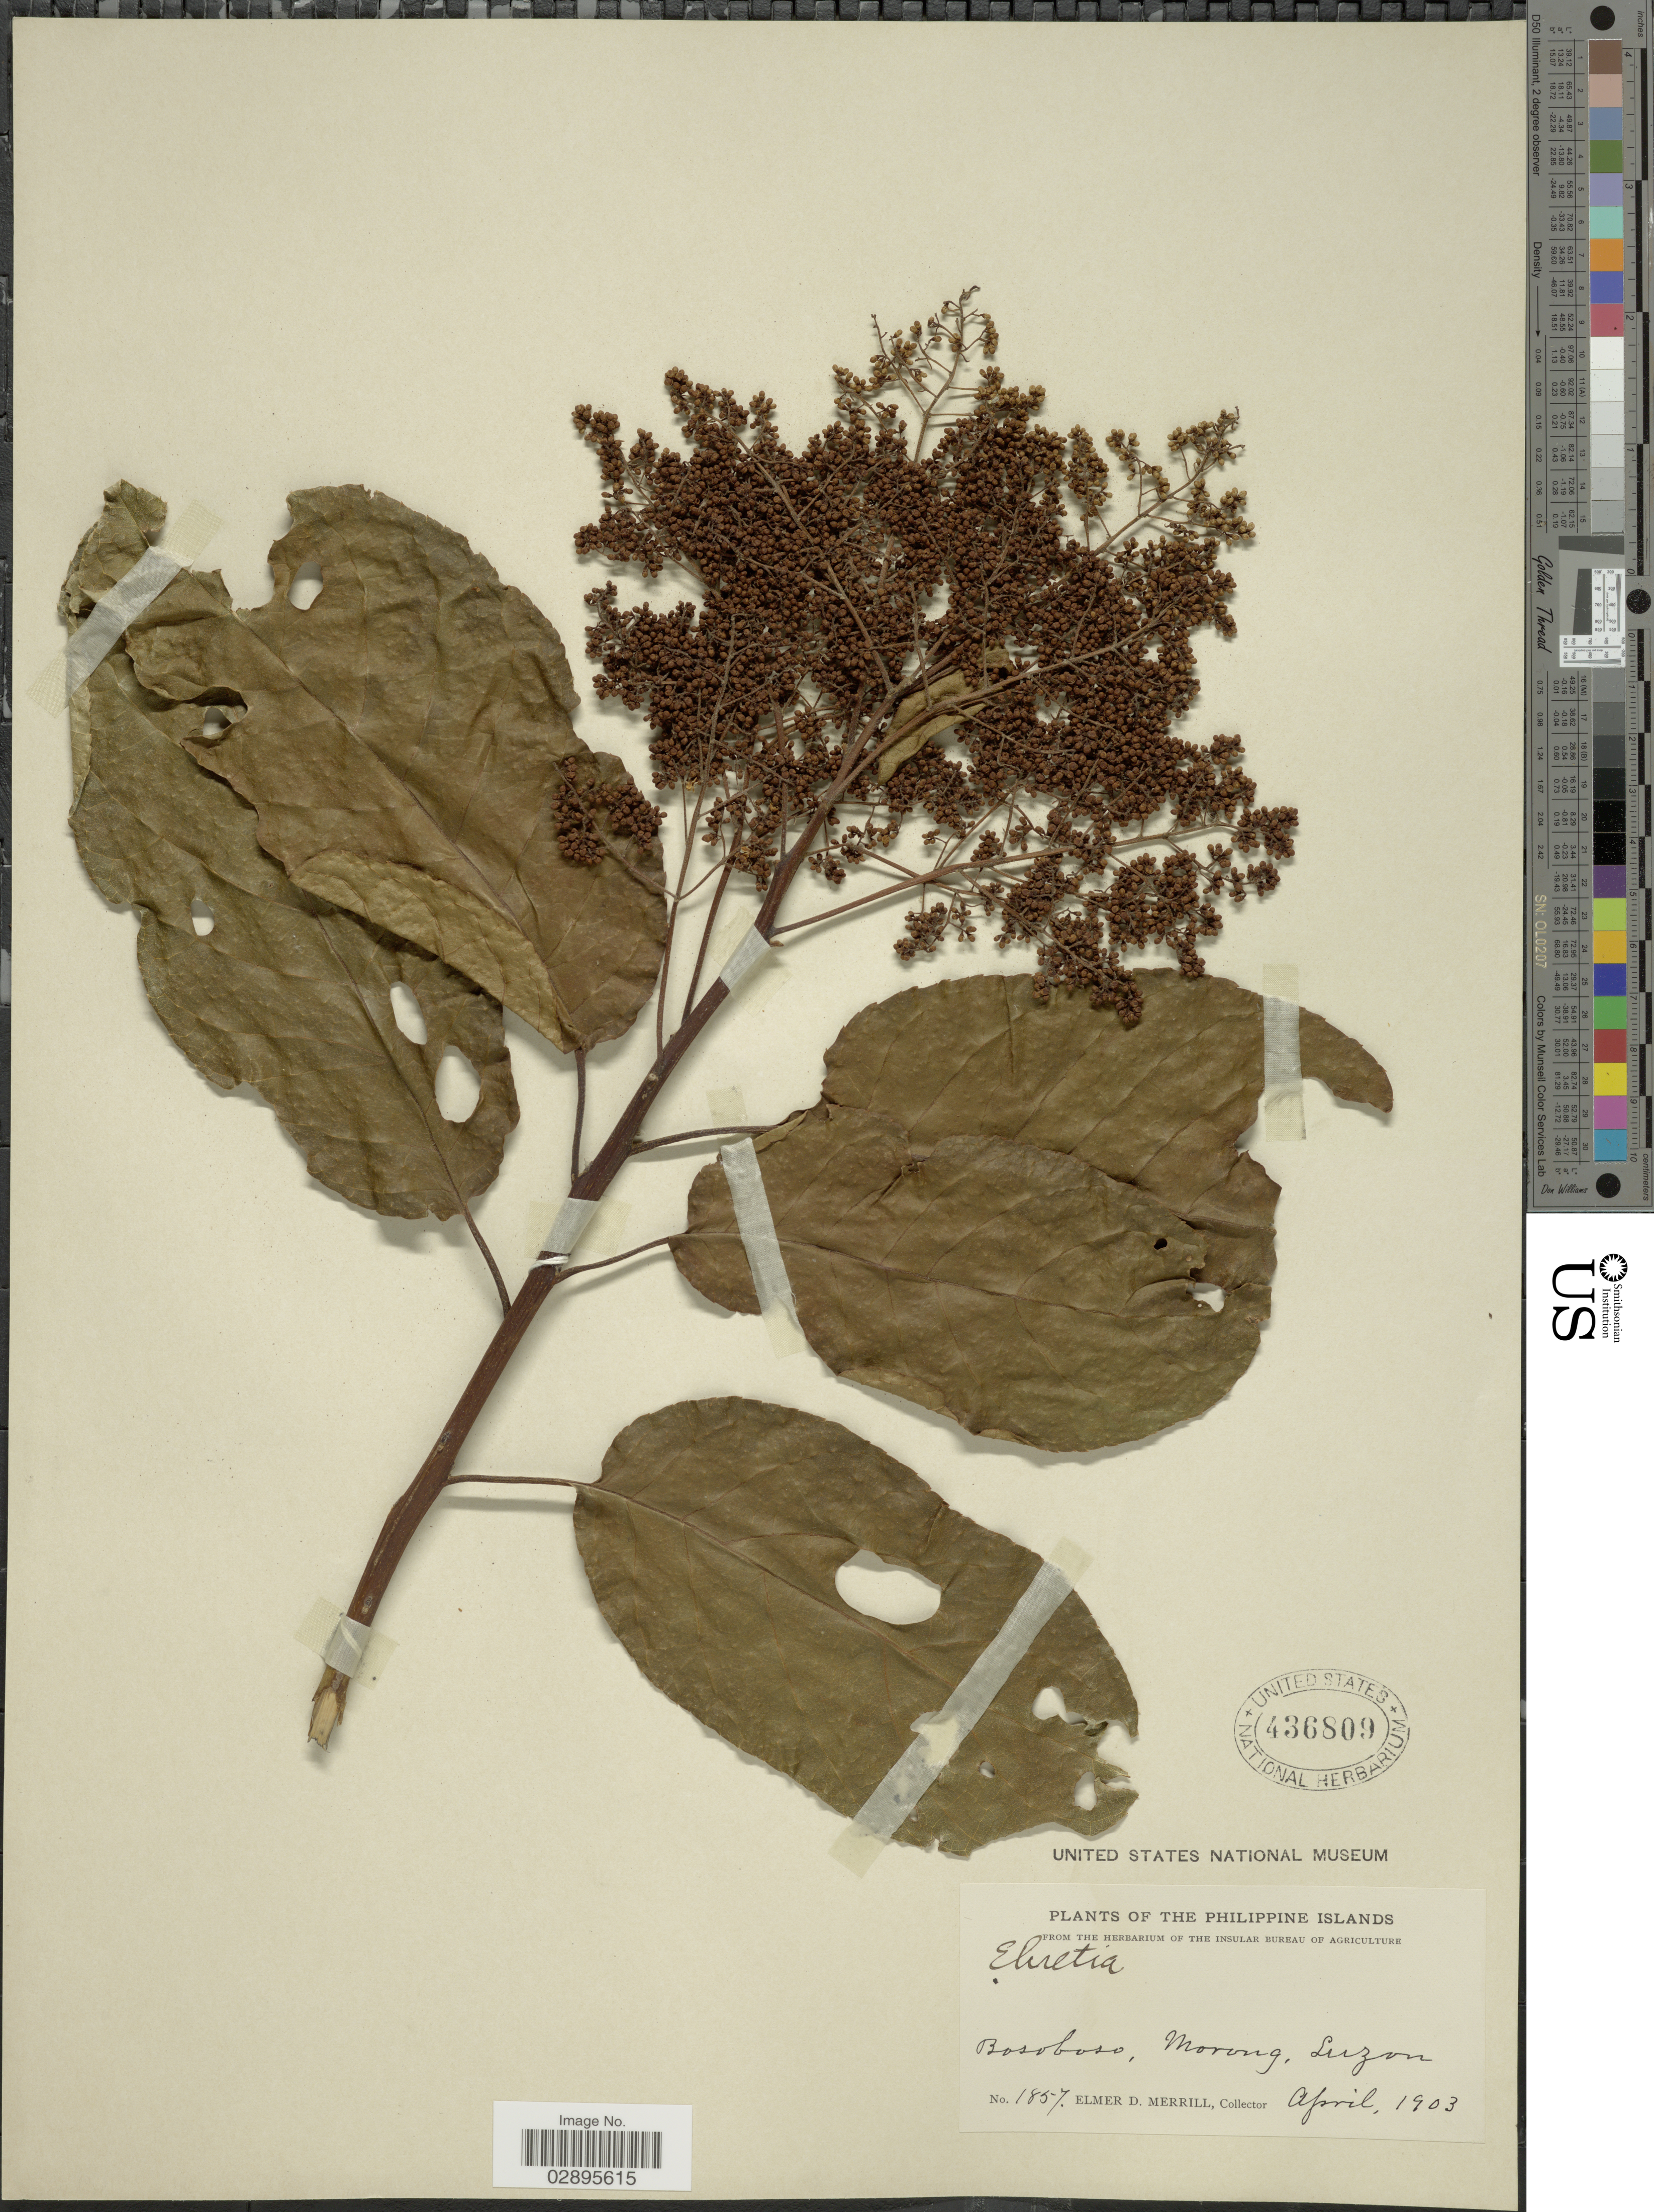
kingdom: Plantae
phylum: Tracheophyta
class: Magnoliopsida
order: Boraginales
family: Ehretiaceae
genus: Ehretia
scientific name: Ehretia polyantha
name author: A. DC.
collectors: E. D. Merrill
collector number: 1857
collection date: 1903-04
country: Philippines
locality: Philippine Islands. Bosoboso, Morong, Luzon.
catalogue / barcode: US 436809